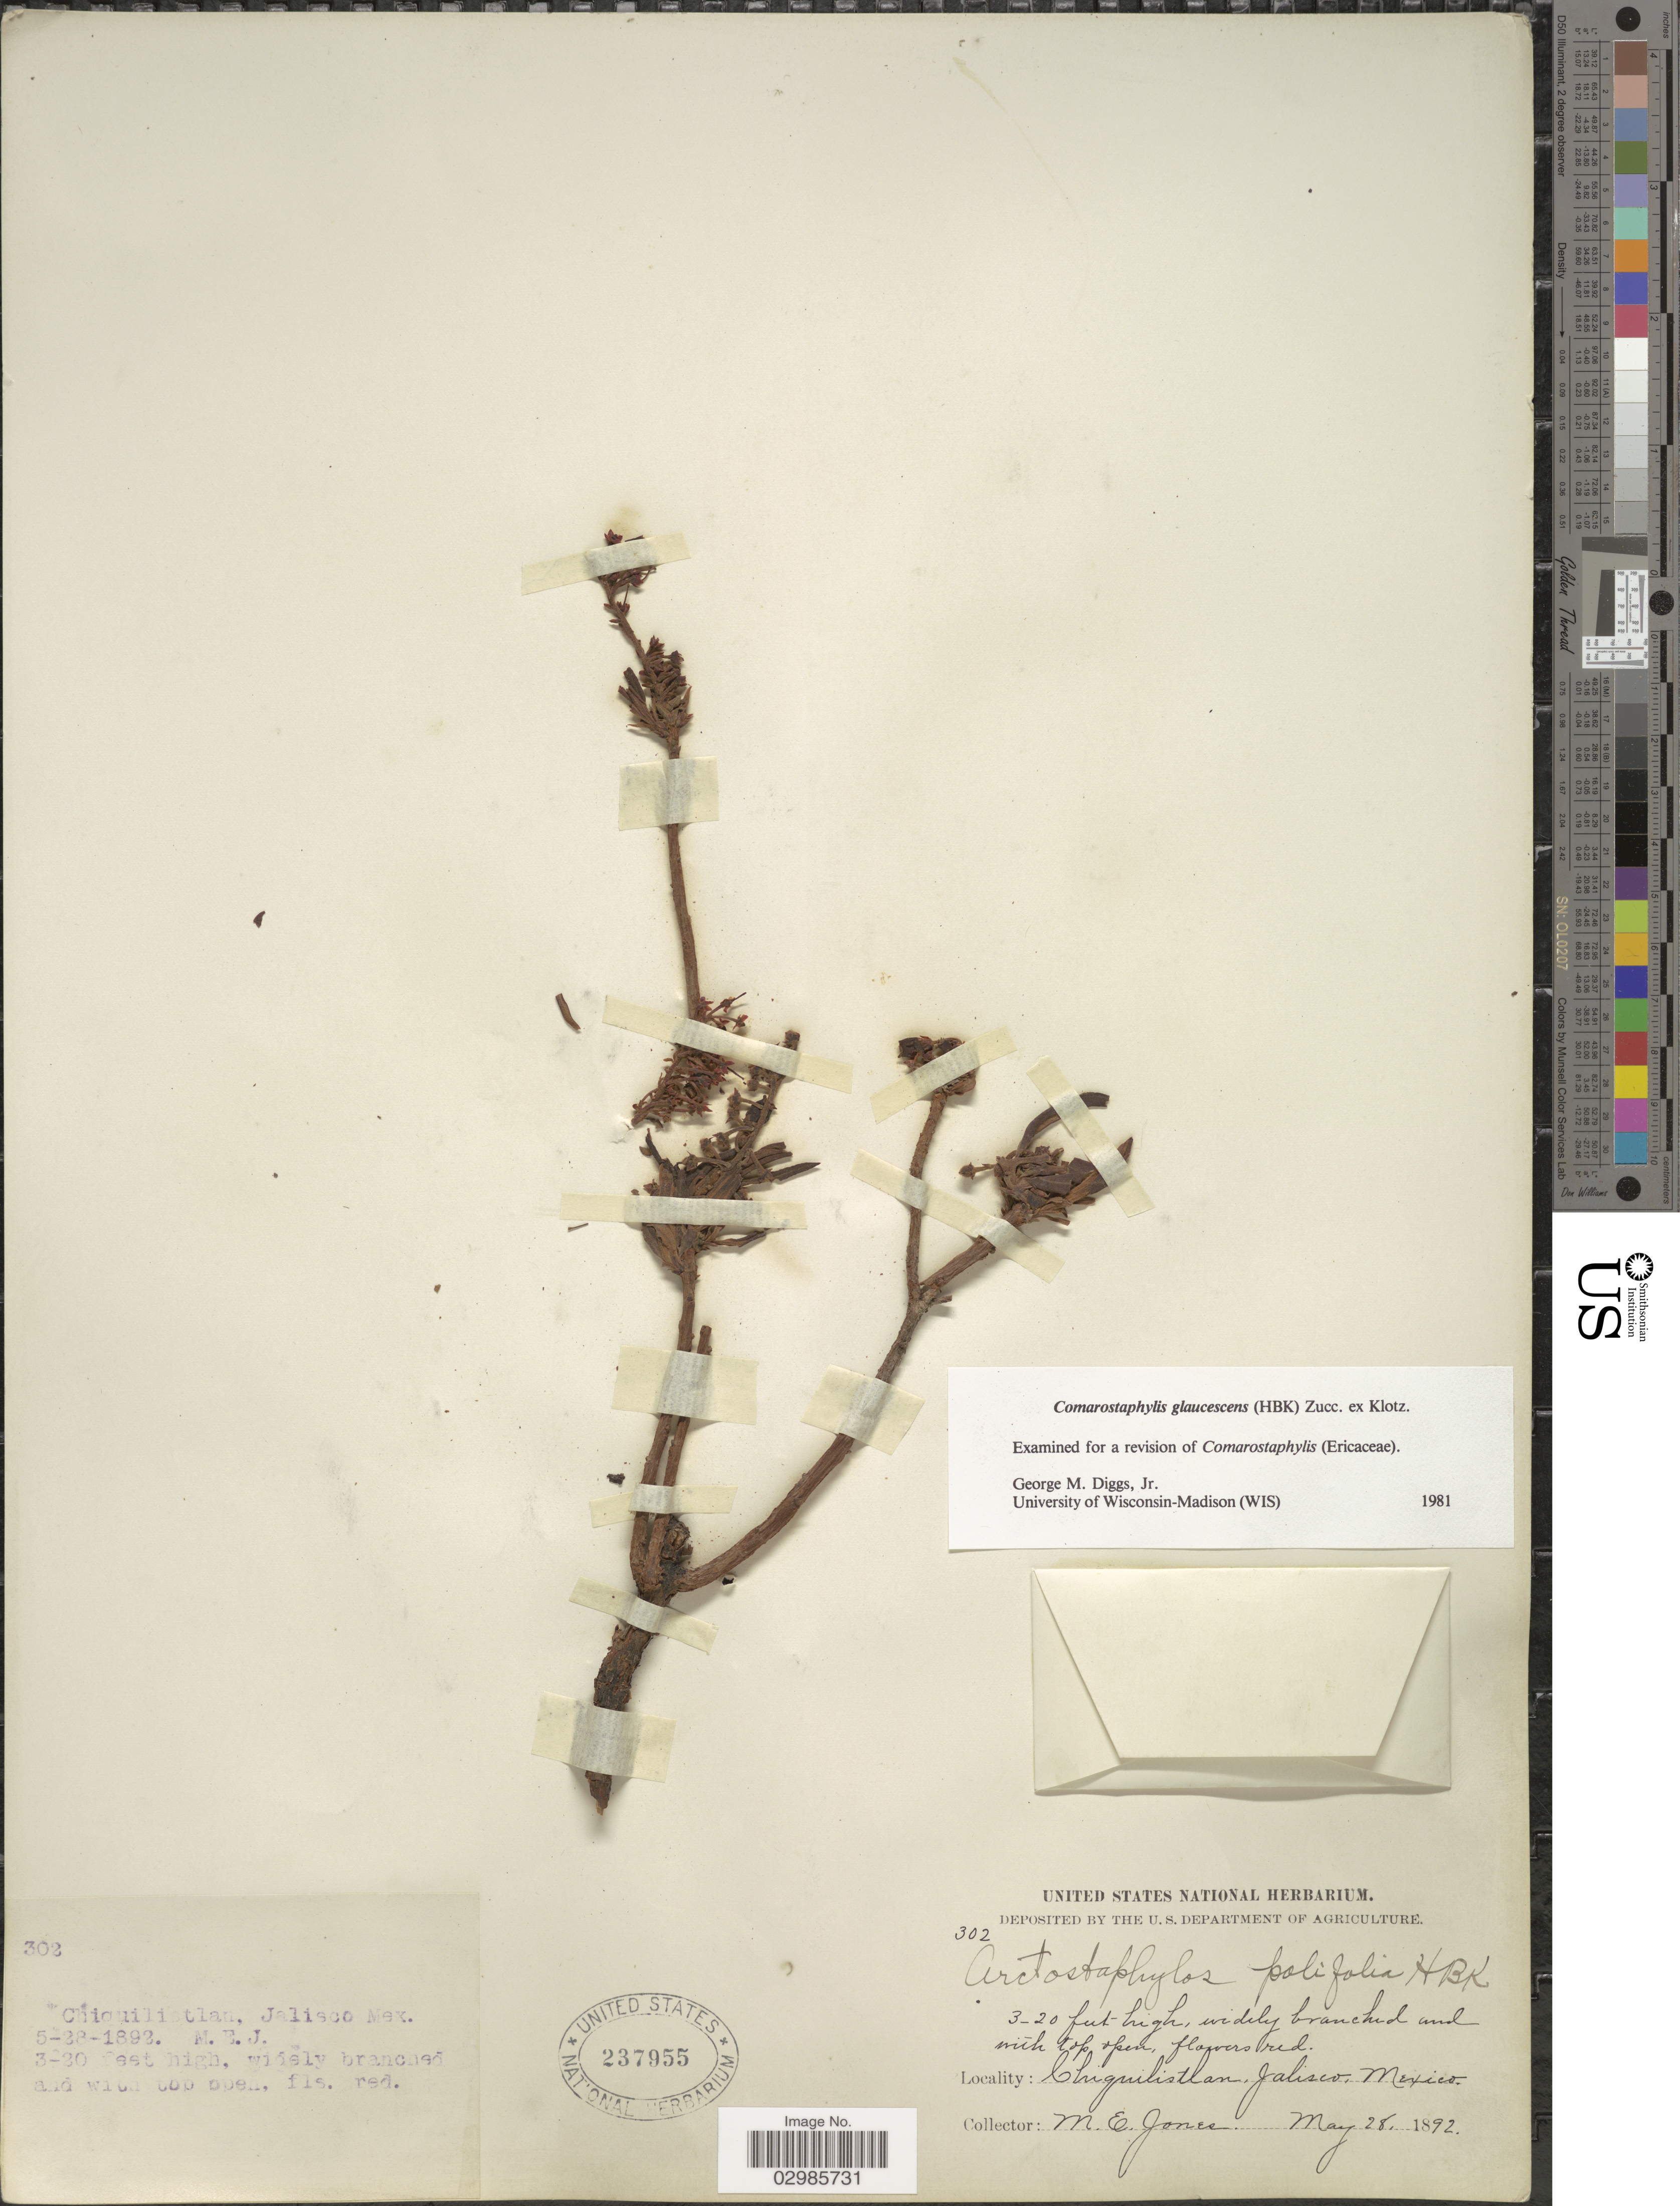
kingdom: Plantae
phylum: Tracheophyta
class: Magnoliopsida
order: Ericales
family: Ericaceae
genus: Comarostaphylis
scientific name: Comarostaphylis glaucescens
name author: (Kunth) Zucc. ex Klotzsch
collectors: M. E. Jones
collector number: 302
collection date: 1892-05-28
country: Mexico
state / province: Jalisco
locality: Chiquilistlan, Jalisco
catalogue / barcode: US 237955